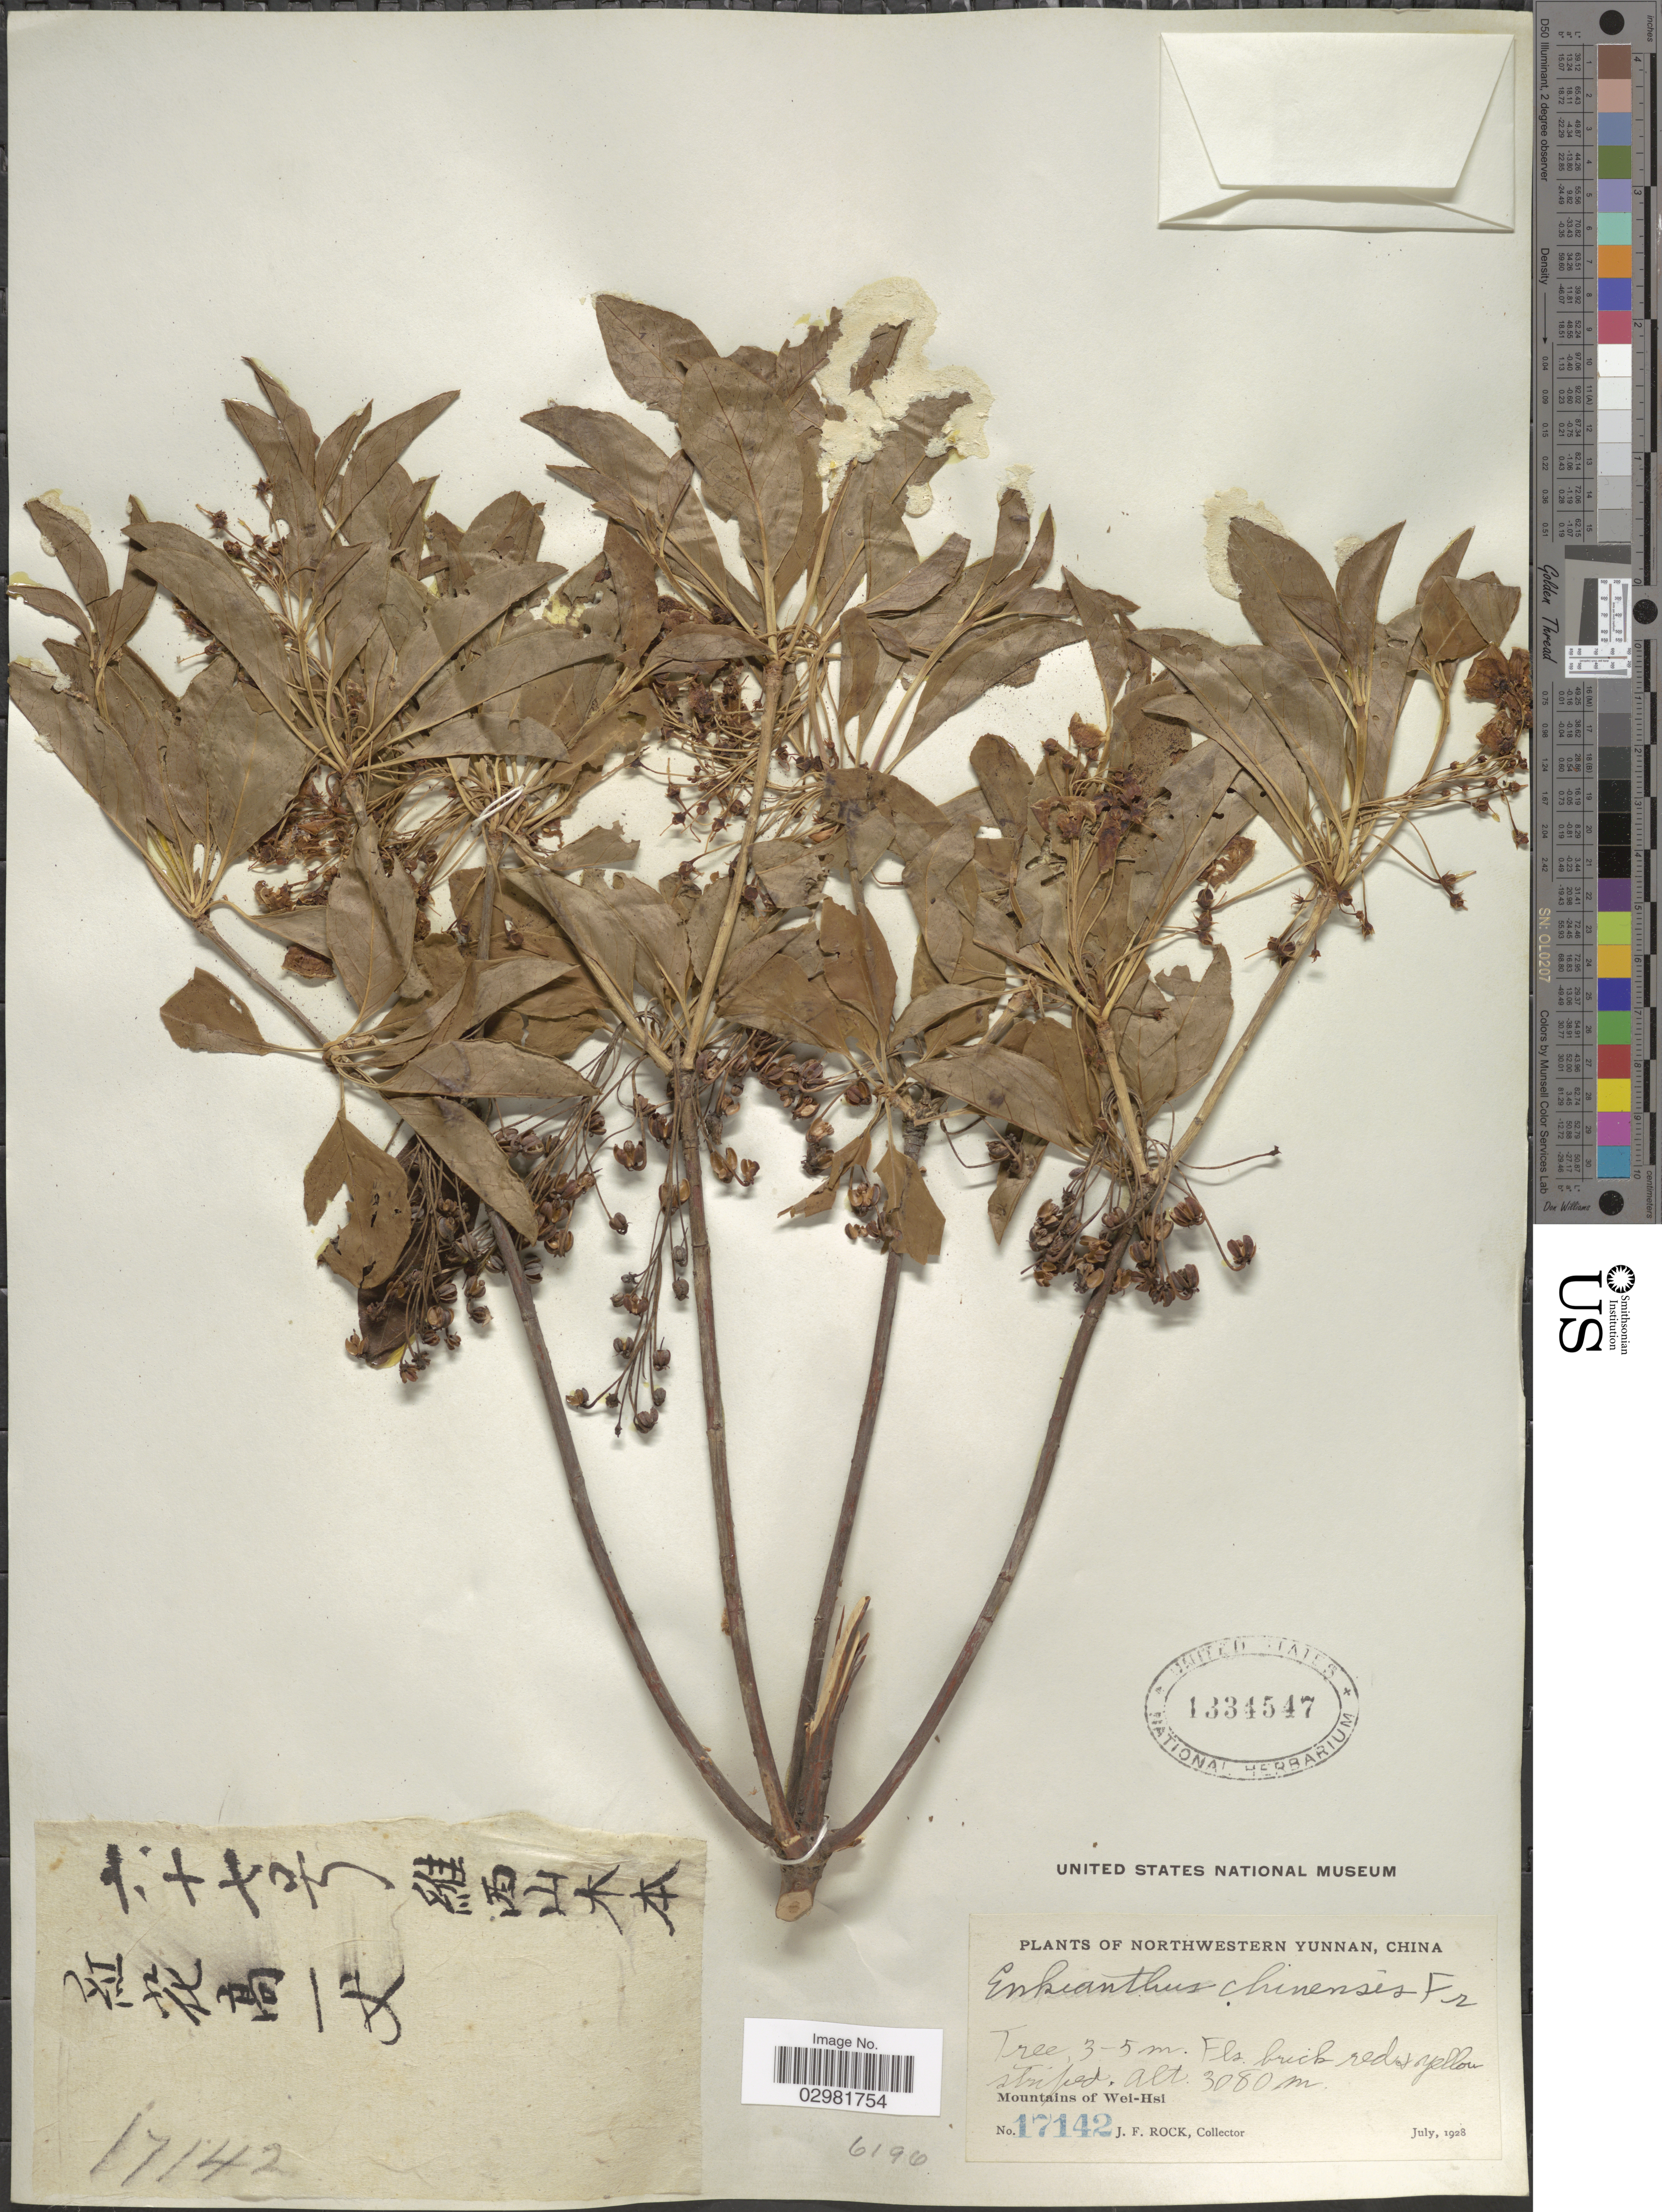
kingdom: Plantae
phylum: Tracheophyta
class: Magnoliopsida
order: Ericales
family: Ericaceae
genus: Enkianthus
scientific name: Enkianthus chinensis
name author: Franch.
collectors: J. Rock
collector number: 17142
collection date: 1928-07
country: China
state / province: Yunnan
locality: Northwestern Yunnan. Mountains of Wei-Hsi.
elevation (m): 3080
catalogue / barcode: US 1334547